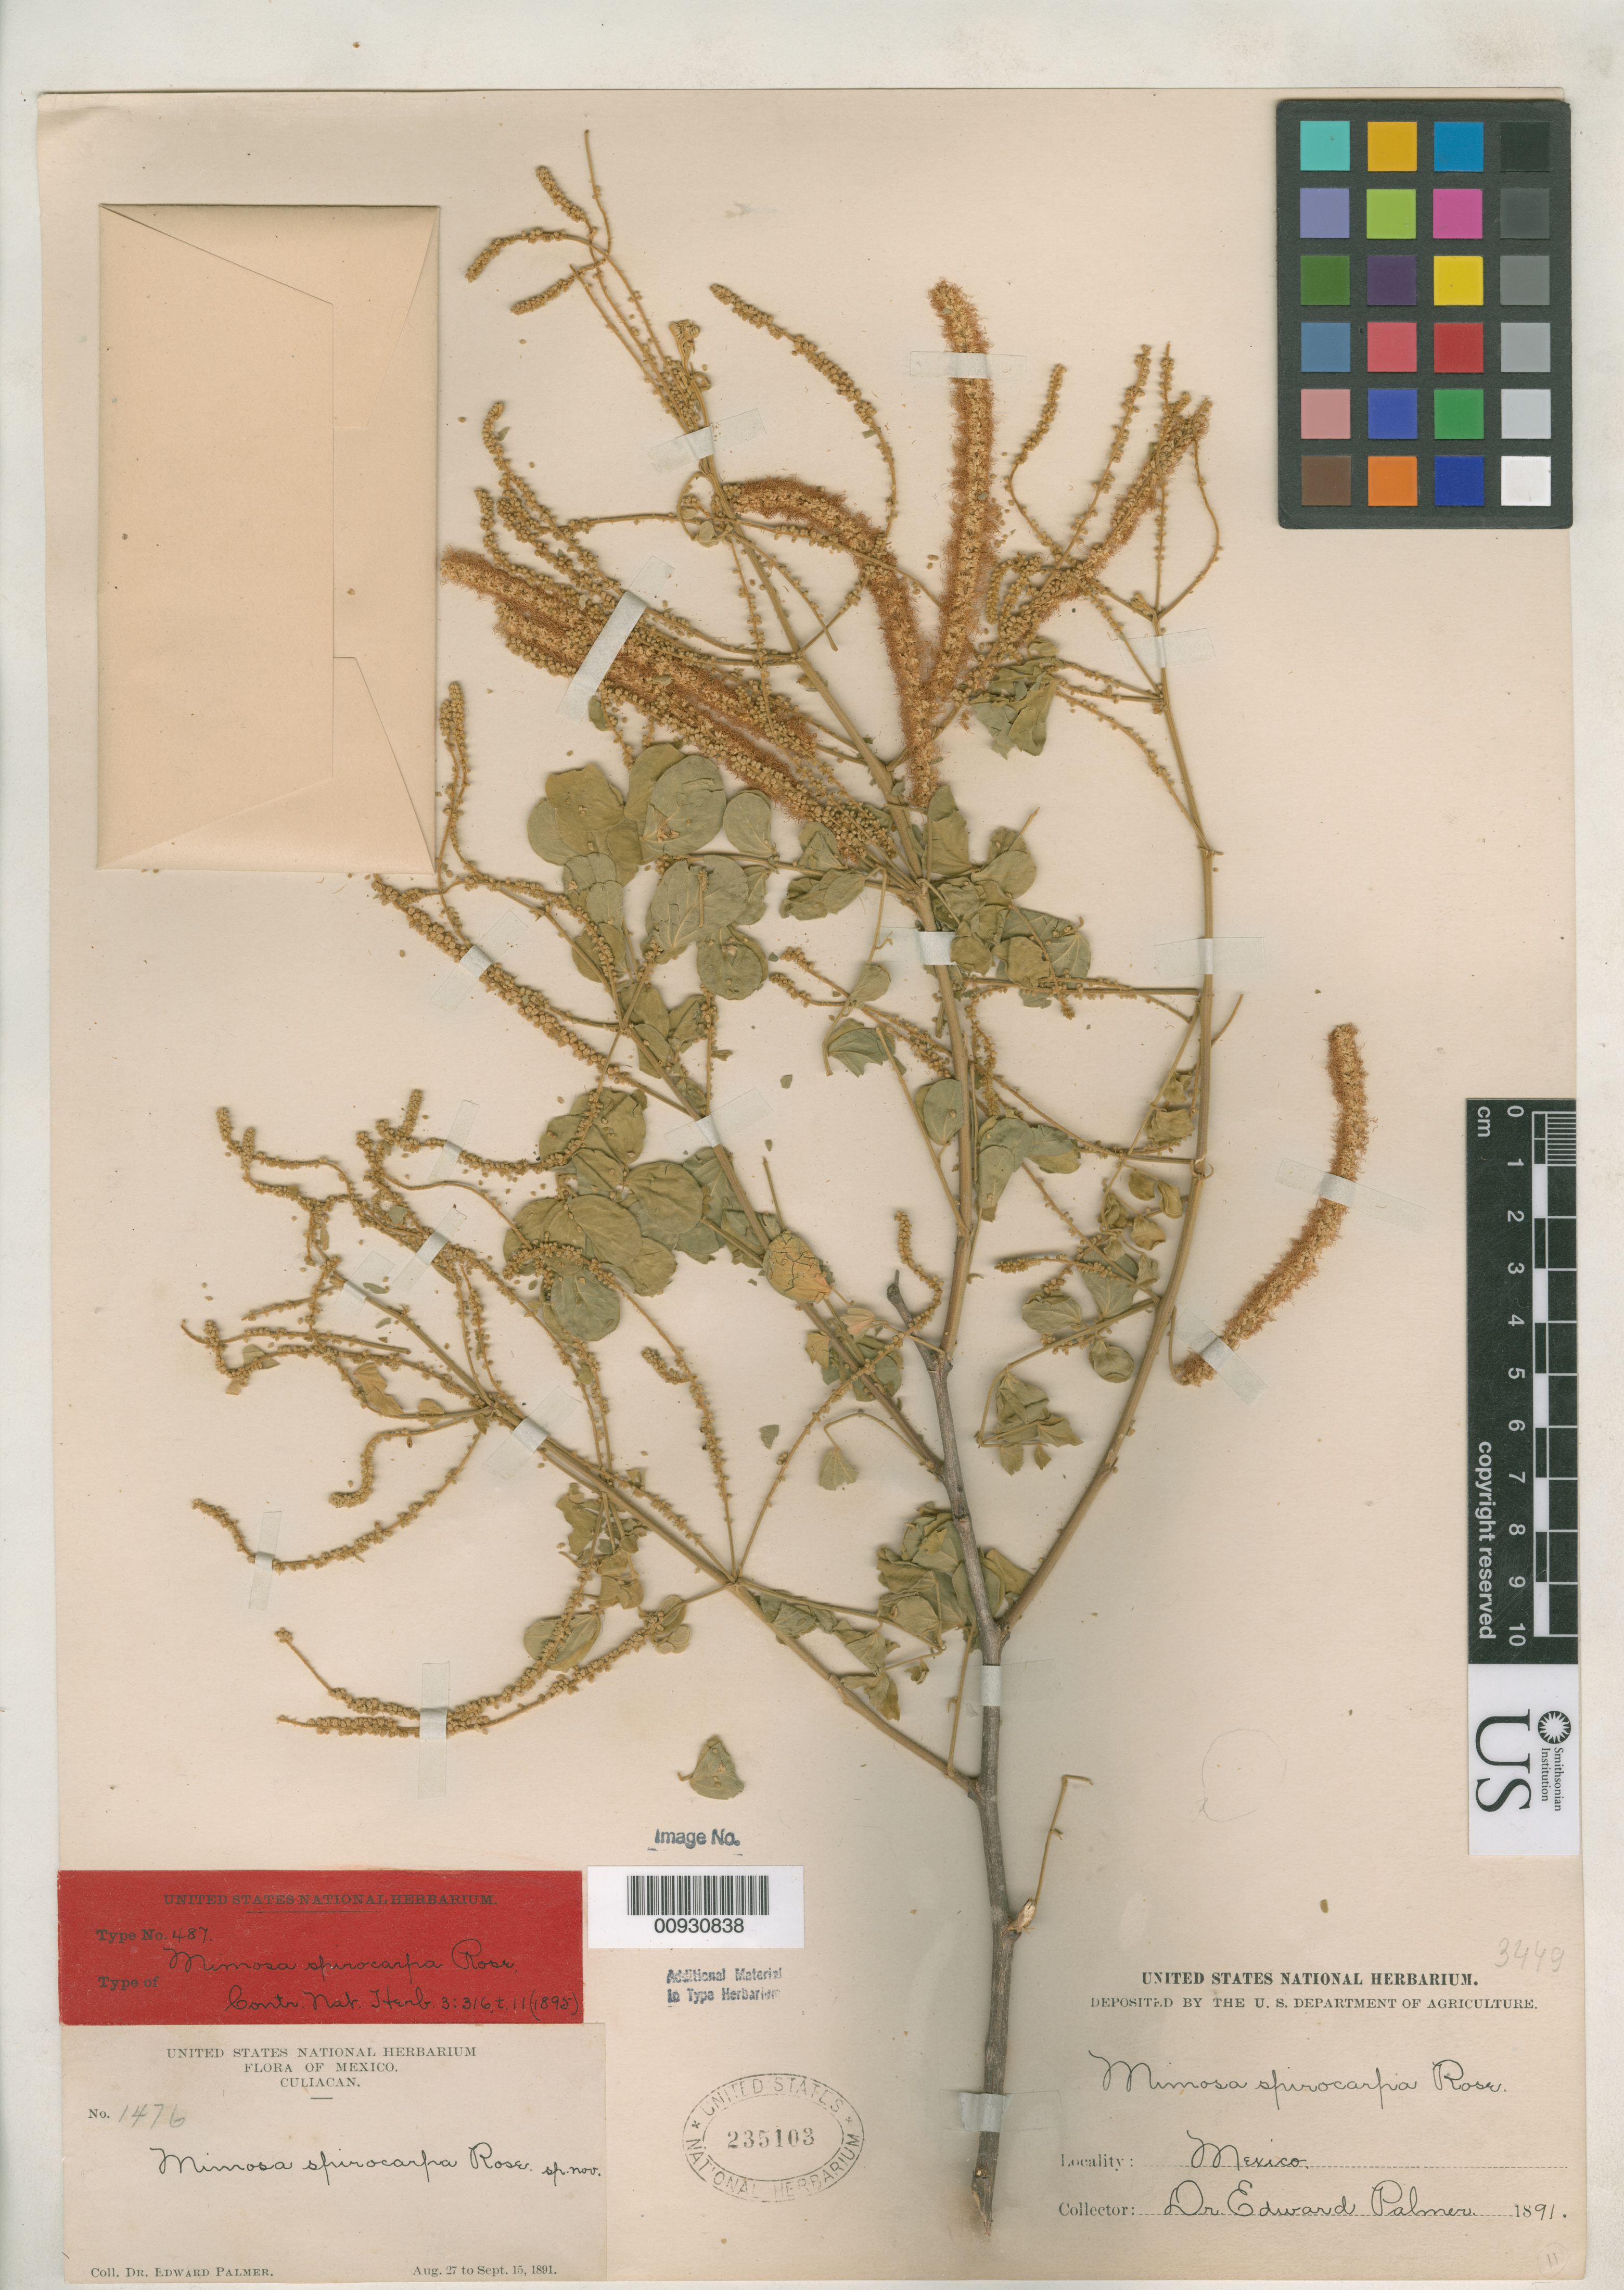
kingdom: Plantae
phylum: Tracheophyta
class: Magnoliopsida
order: Fabales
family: Fabaceae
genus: Mimosa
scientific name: Mimosa spirocarpa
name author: Rose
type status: Syntype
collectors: E. Palmer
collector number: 1476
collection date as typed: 27 Aug 1891 to 15 Sep 1891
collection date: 1891-08-27/1891-09-15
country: Mexico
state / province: Sinaloa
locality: Culiacán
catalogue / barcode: US 235103